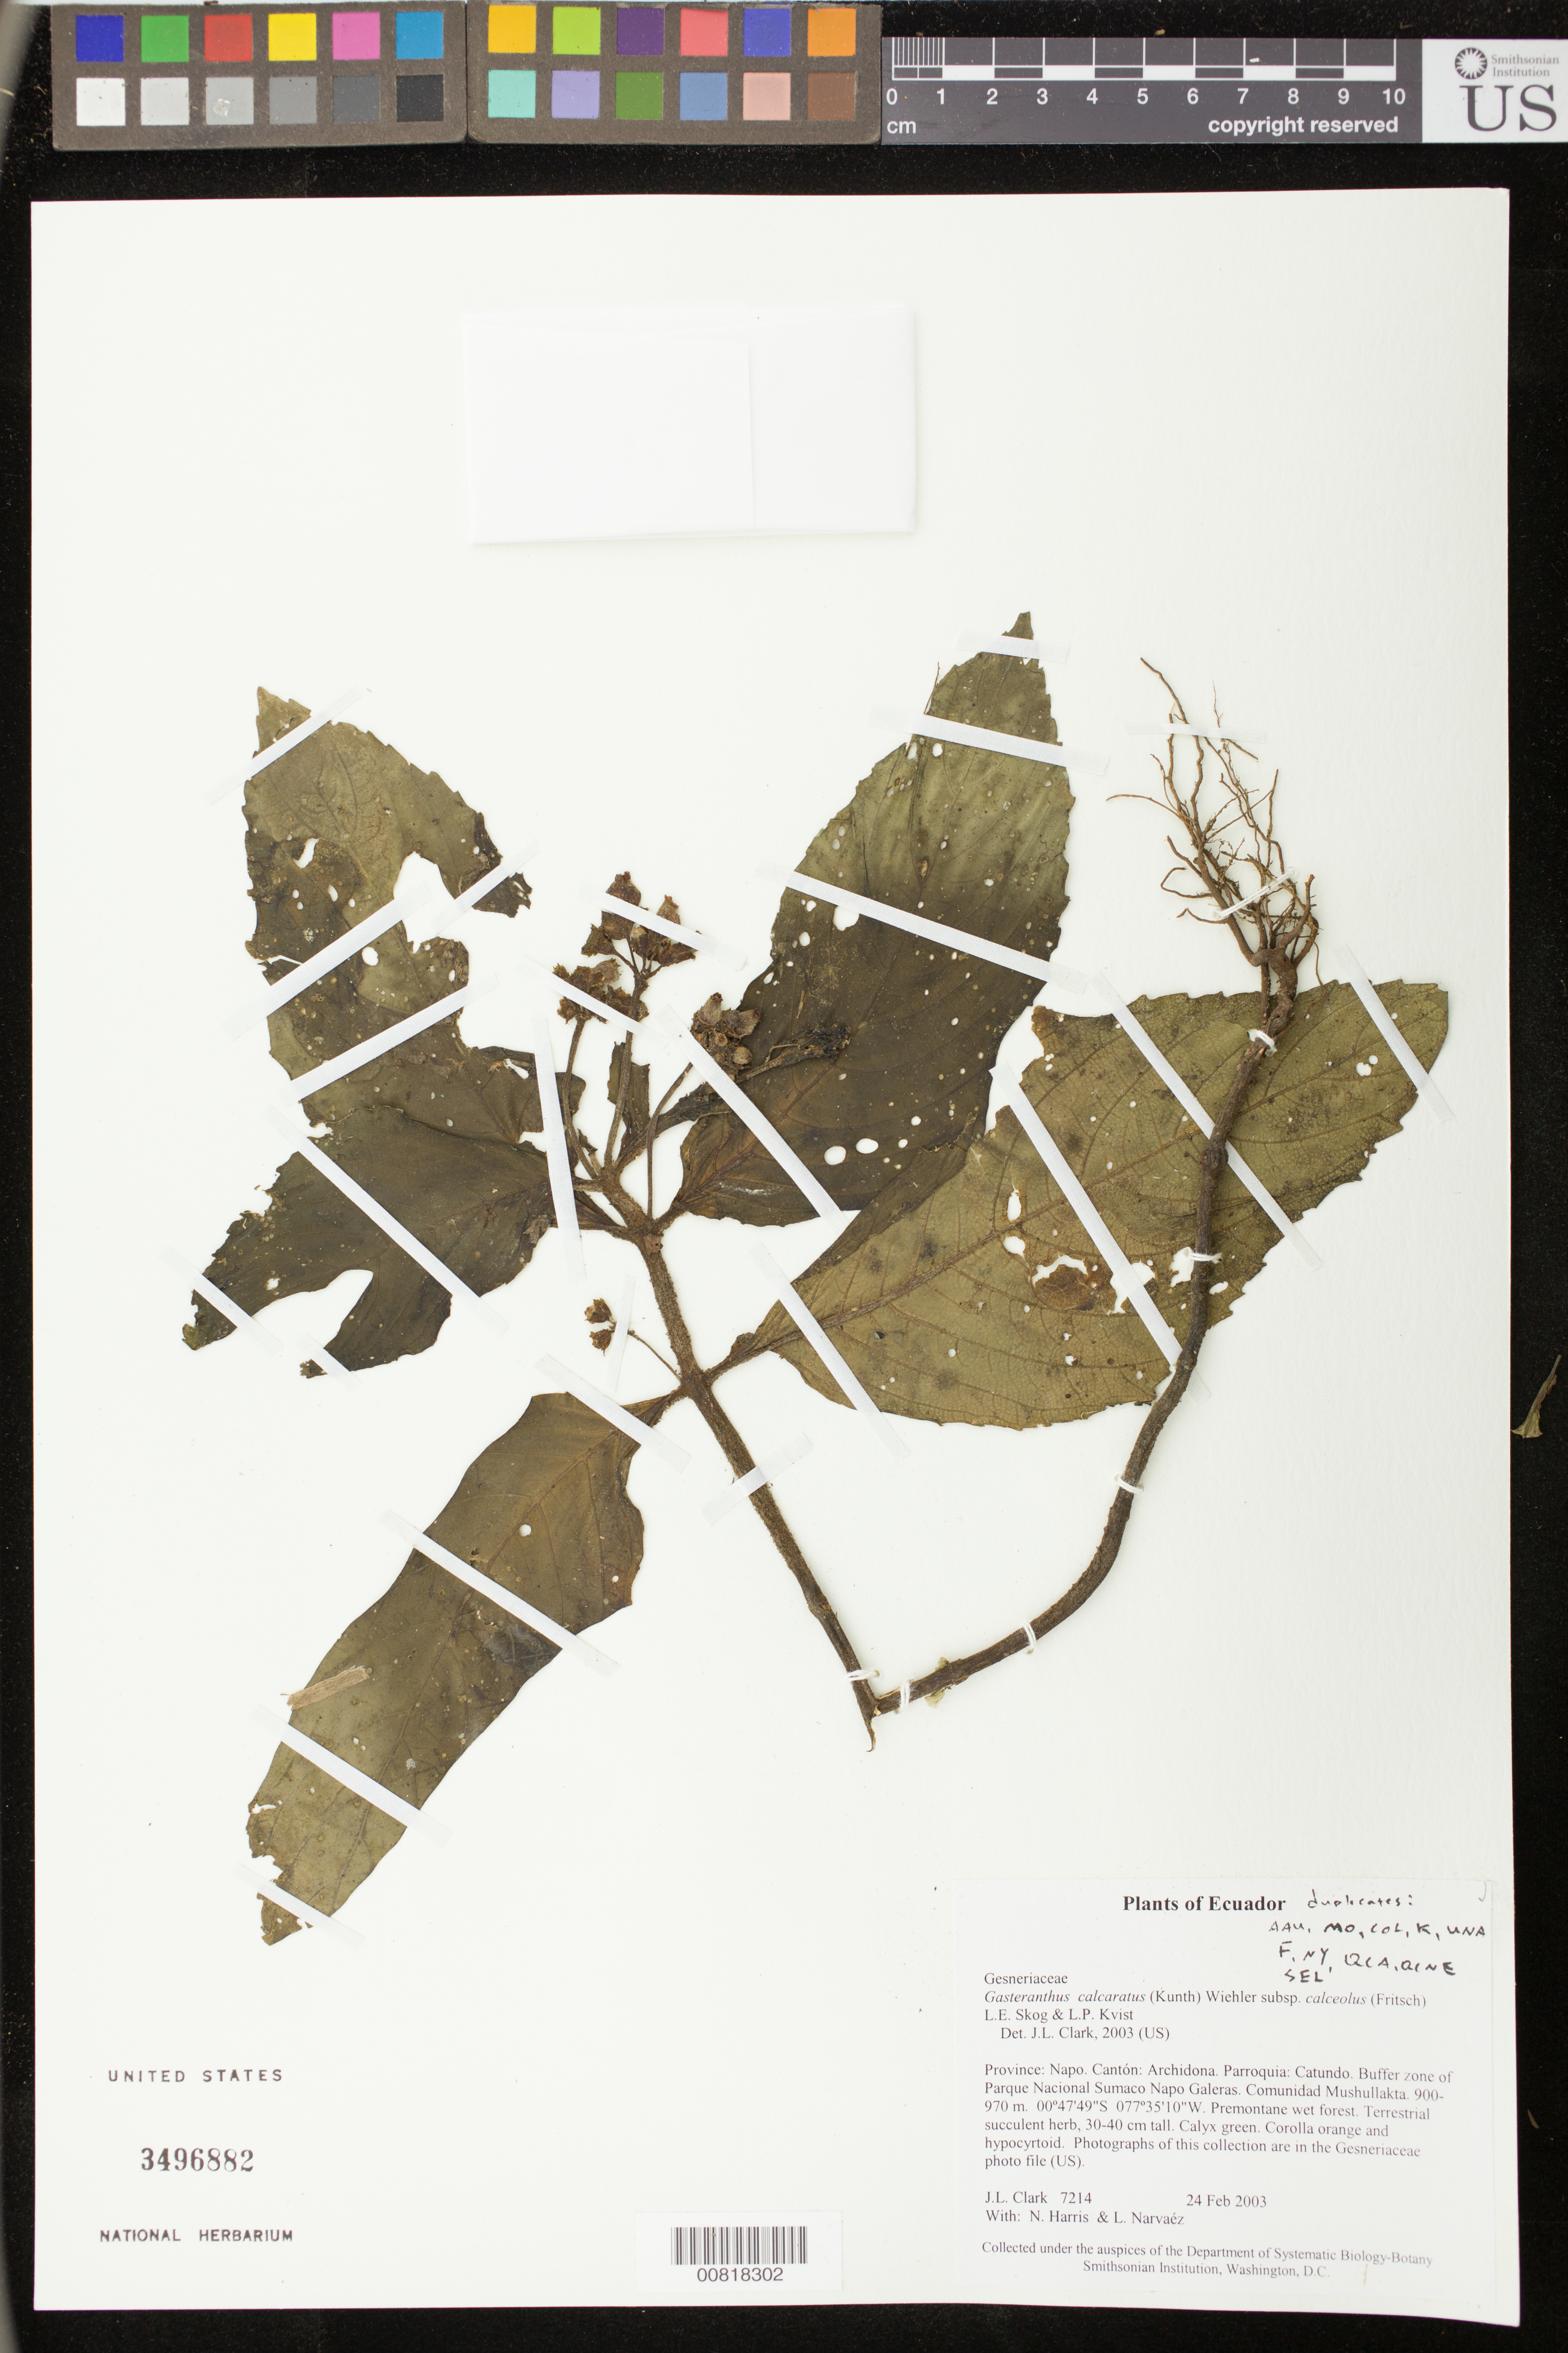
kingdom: Plantae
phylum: Tracheophyta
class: Magnoliopsida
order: Lamiales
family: Gesneriaceae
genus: Gasteranthus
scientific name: Gasteranthus calcaratus subsp. calceolus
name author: (Fritsch) L.E. Skog & L.P. Kvist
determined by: Clark, J. L., (SEL), The Marie Selby Botanical Garden (UNITED STATES)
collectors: J. L. Clark, N. Harris & L. Narvaéz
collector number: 7214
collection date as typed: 24 Feb 2003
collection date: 2003-02-24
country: Ecuador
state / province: Napo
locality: Archidona. Parroquia: Catundo. Buffer zone of Parque Nacional Sumaco Napo Galeras. Comunidad Mushullakta.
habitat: Premontane wet forest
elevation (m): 900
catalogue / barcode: US 3496882